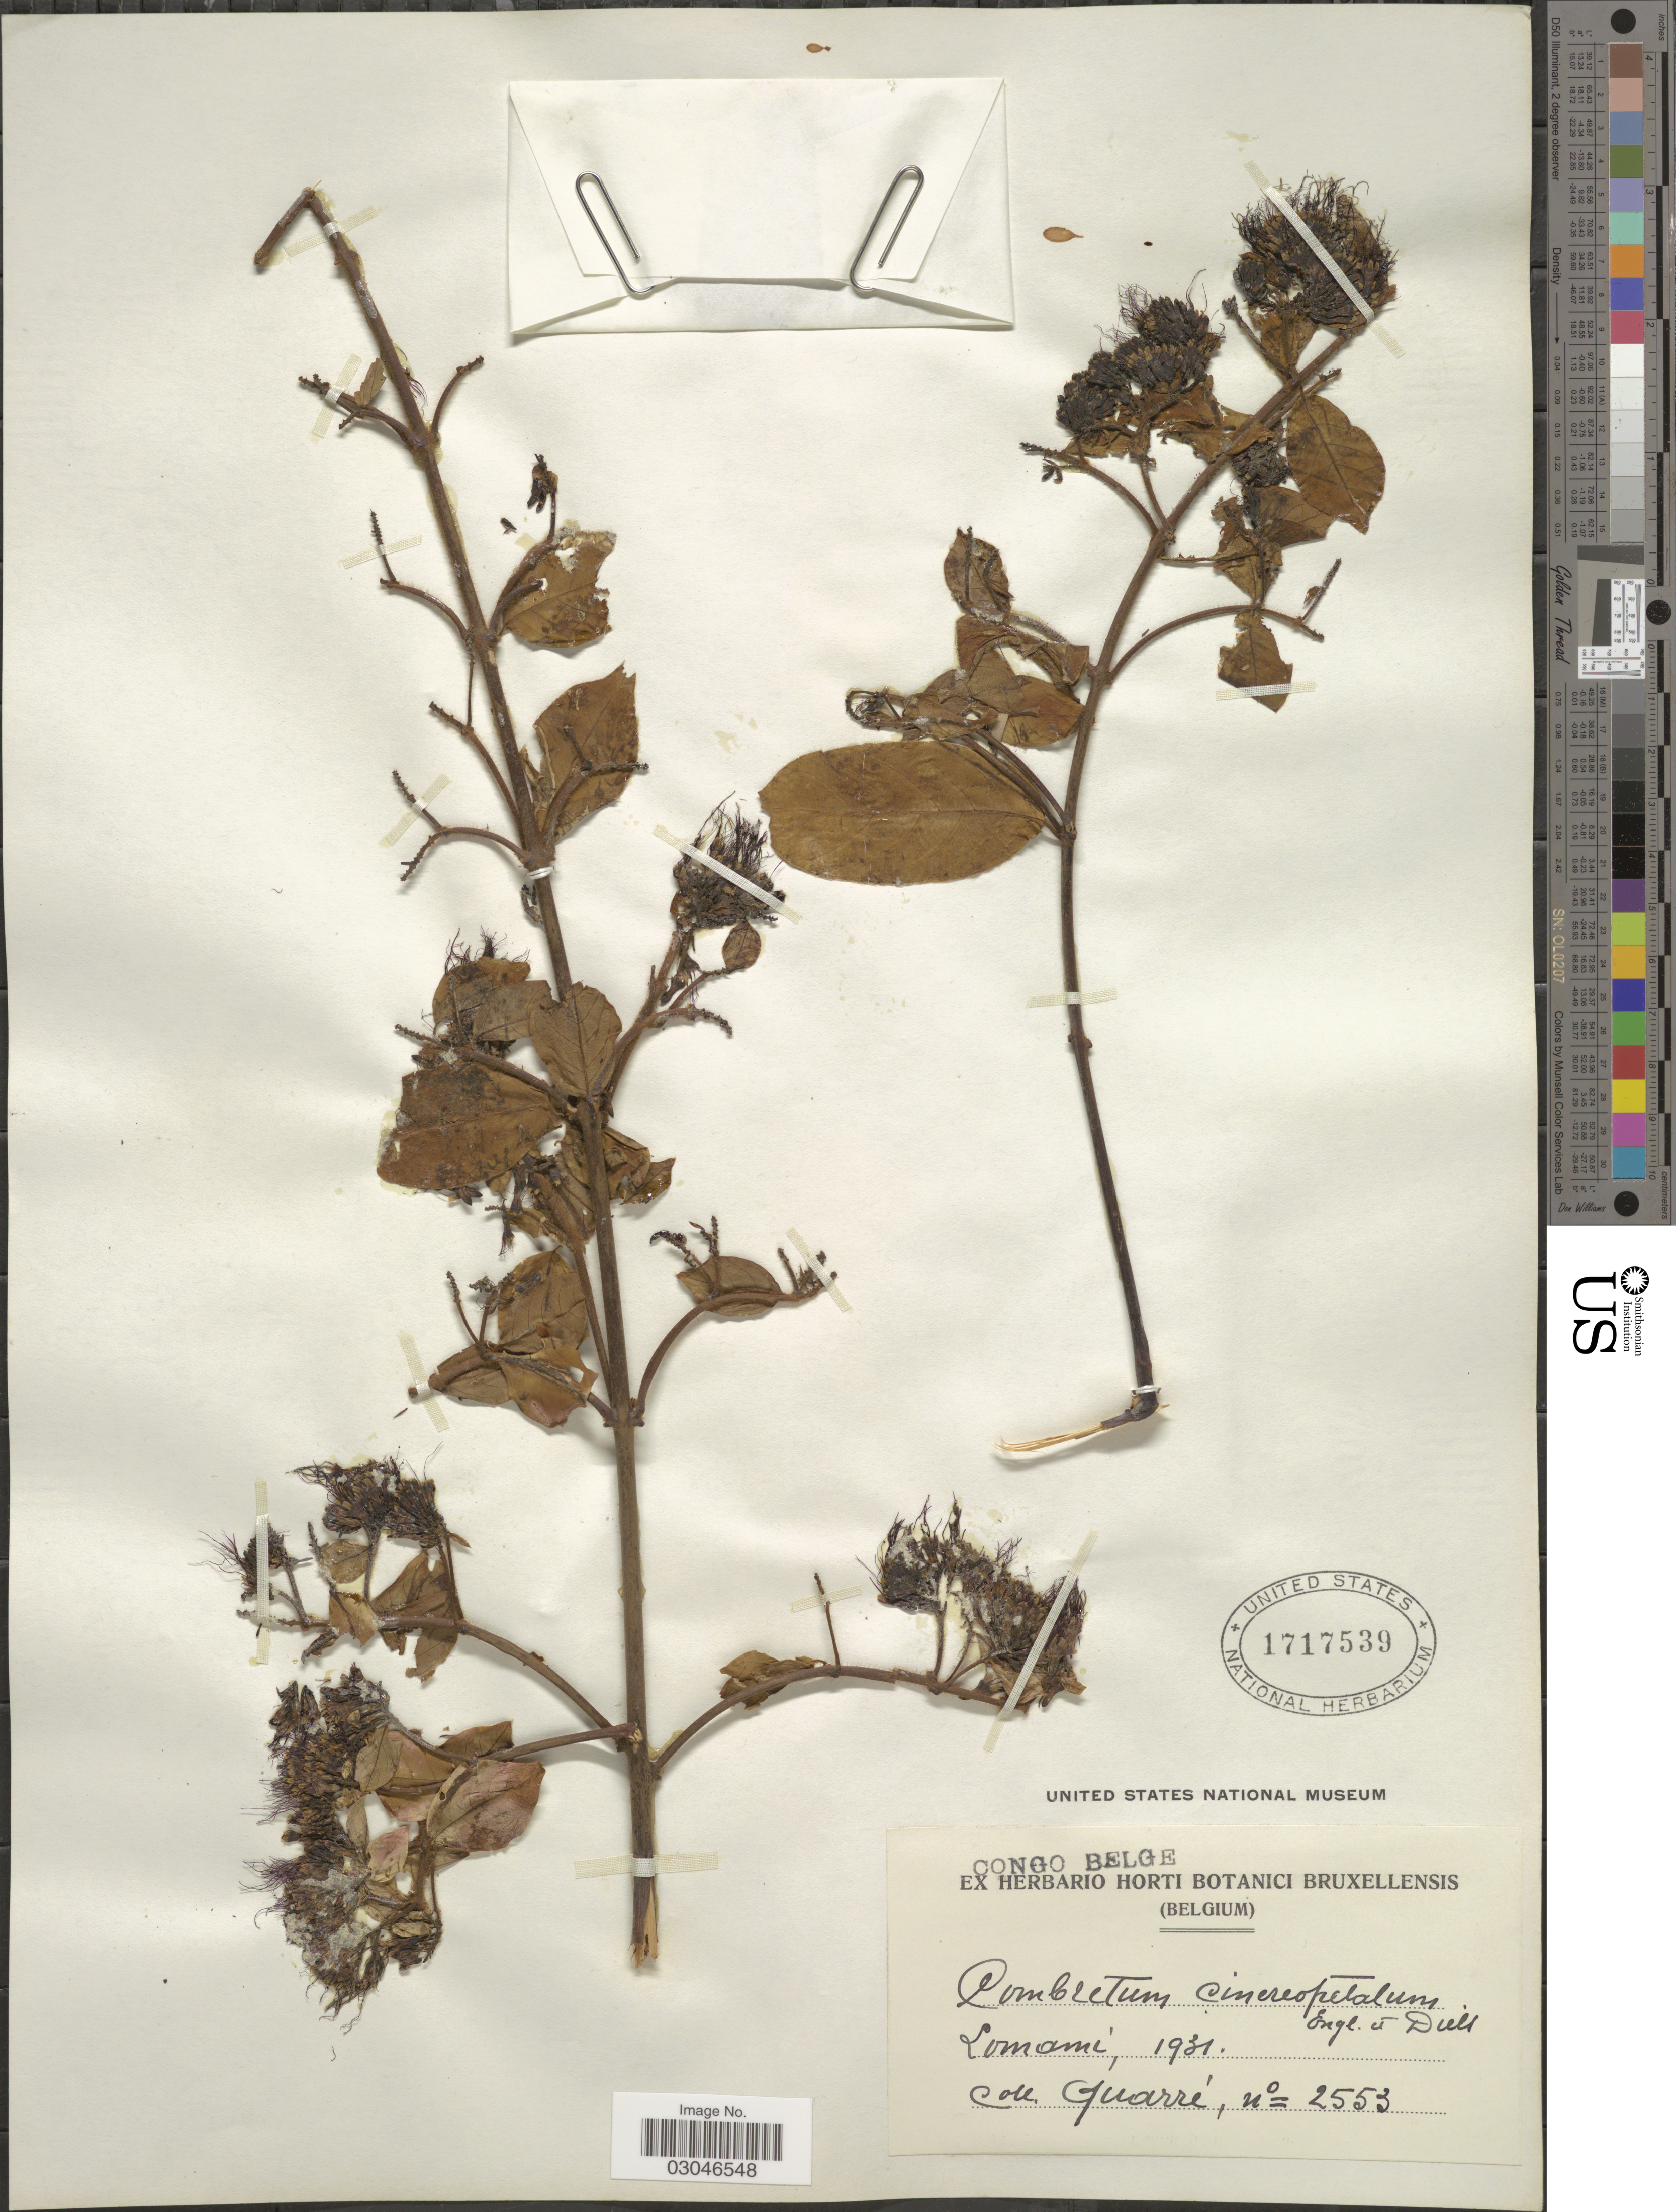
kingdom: Plantae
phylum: Tracheophyta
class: Magnoliopsida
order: Myrtales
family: Combretaceae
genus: Combretum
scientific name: Combretum cinereopetalum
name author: Engl. & Diels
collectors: -. Quarre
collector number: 2553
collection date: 1931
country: Congo, Democratic Republic of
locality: Congo Belge. Lomami.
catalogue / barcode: US 1717539